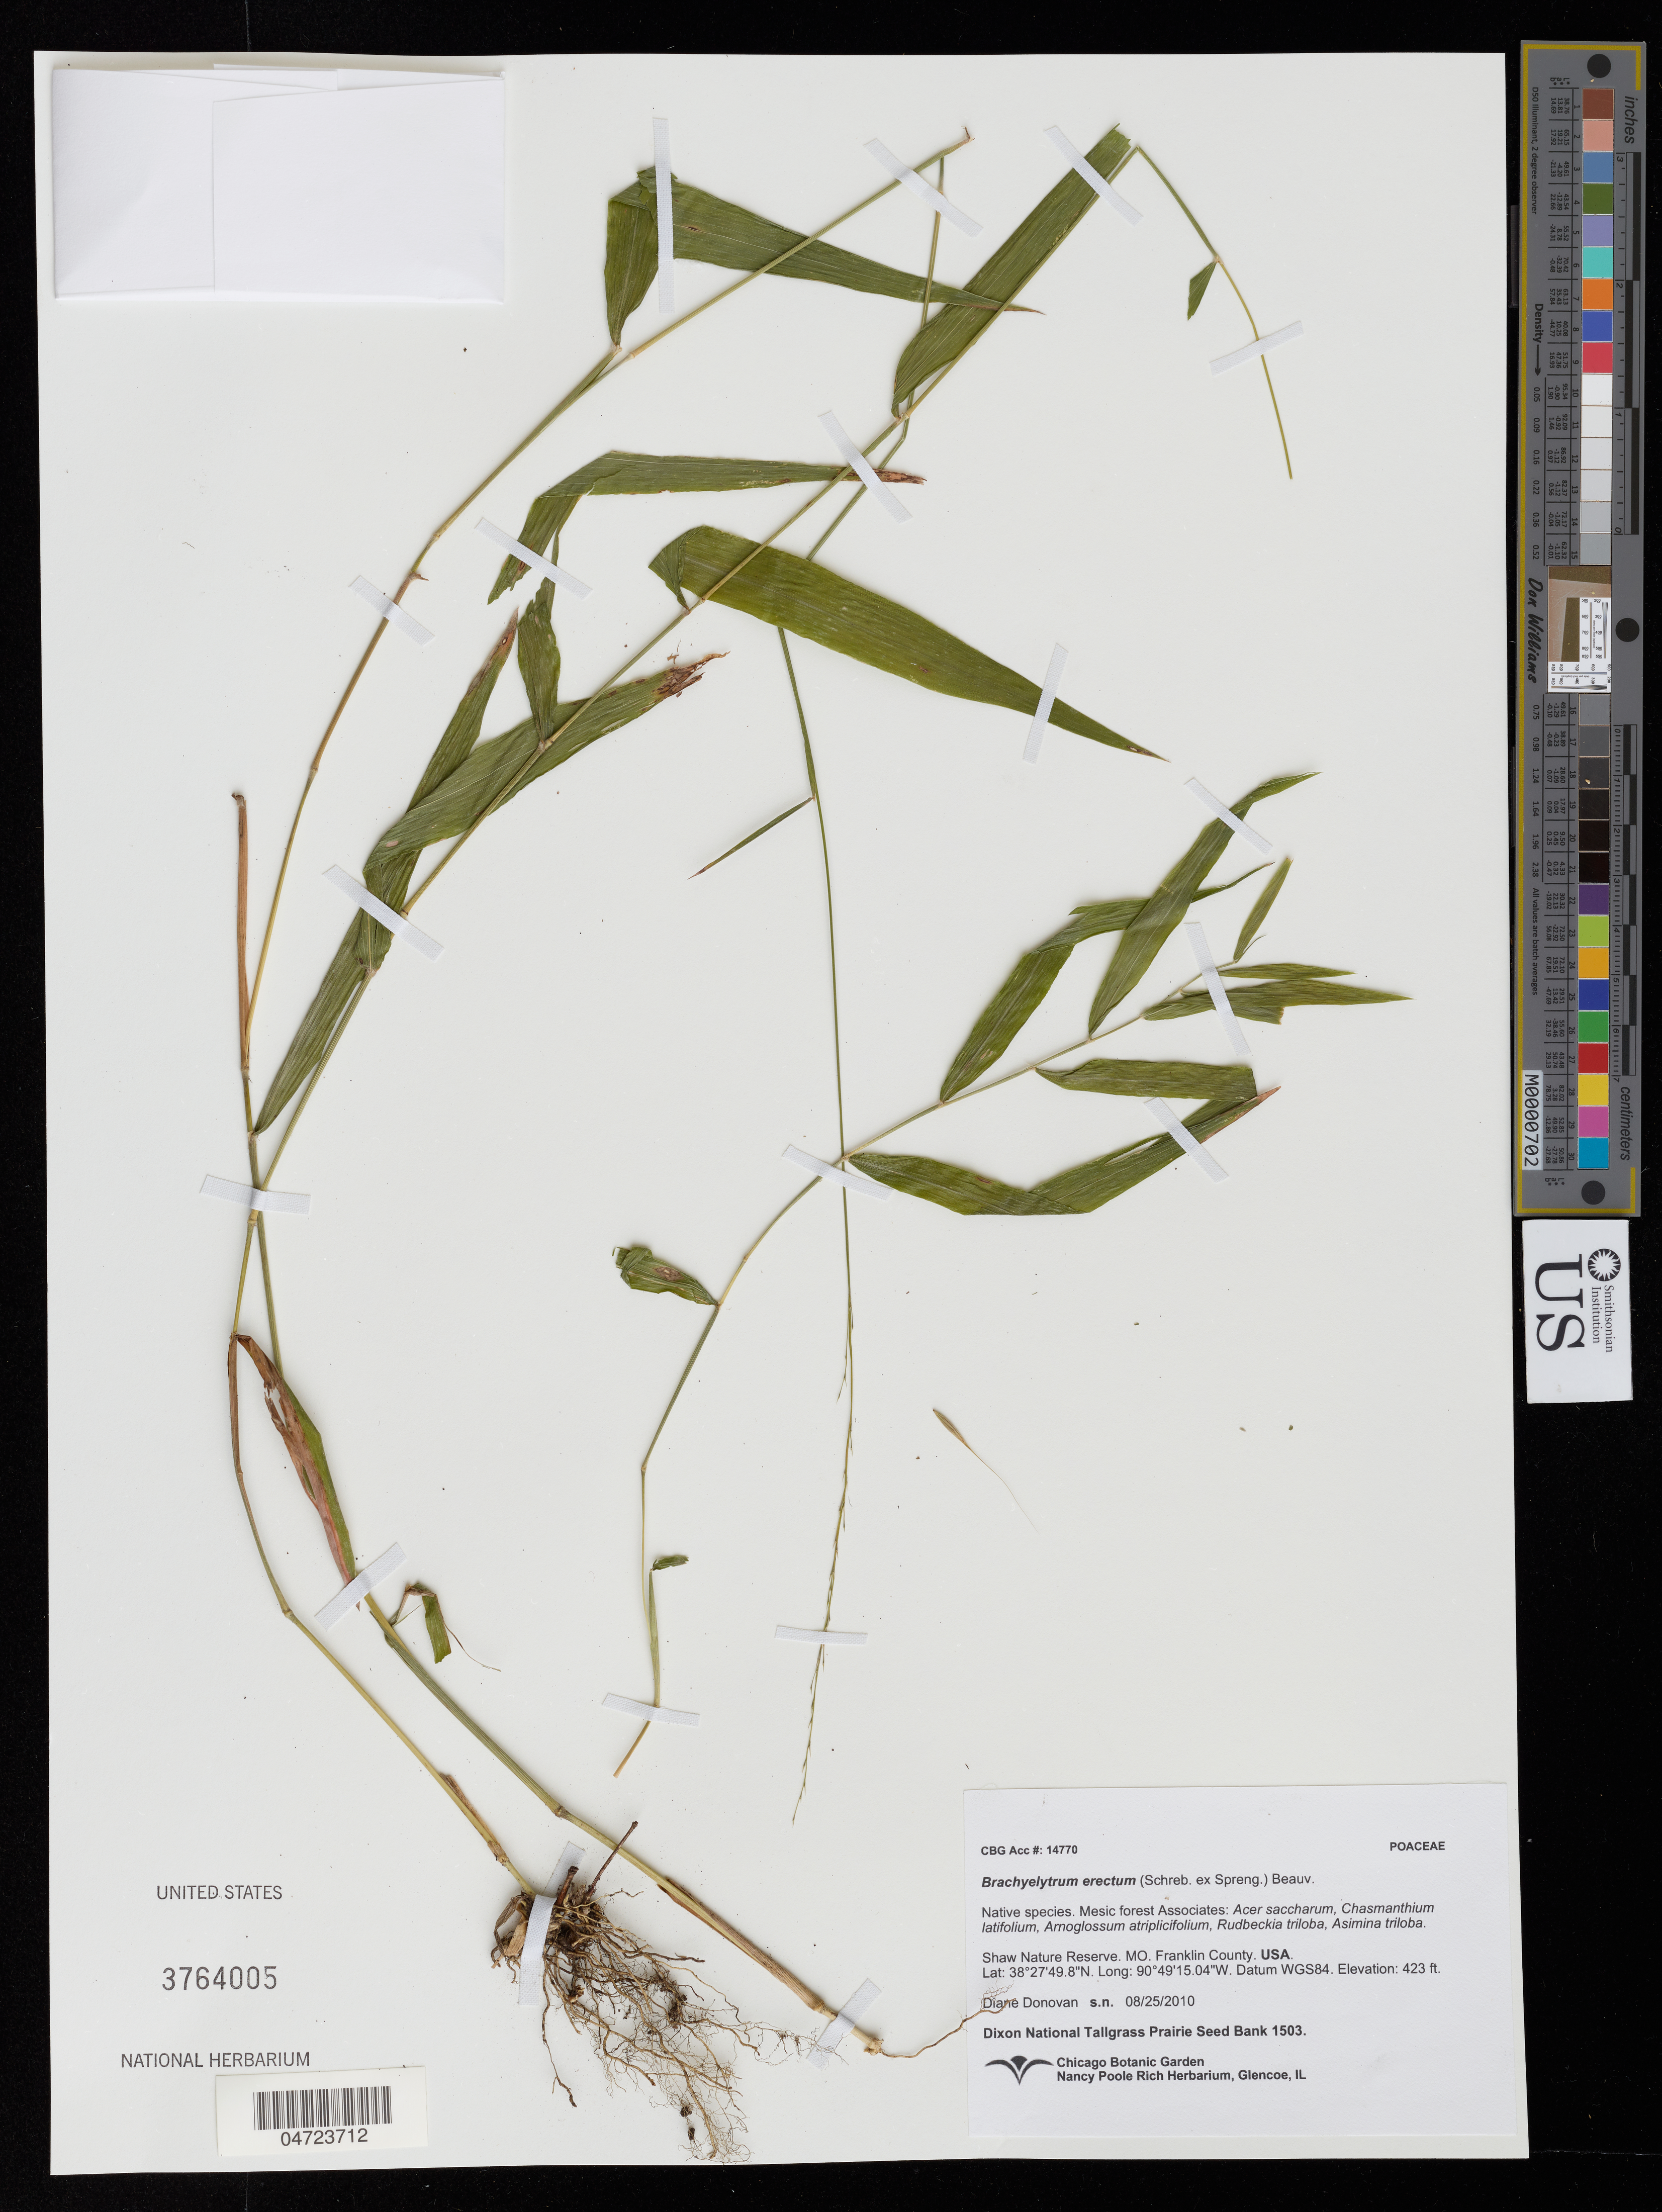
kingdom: Plantae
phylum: Tracheophyta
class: Liliopsida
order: Poales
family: Poaceae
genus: Brachyelytrum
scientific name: Brachyelytrum erectum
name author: (Schreb.) P. Beauv.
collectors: D. Donovan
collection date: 2010-08-25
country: United States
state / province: Missouri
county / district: Franklin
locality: Shaw Nature Reserve. Franklin County.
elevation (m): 129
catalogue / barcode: US 3764005